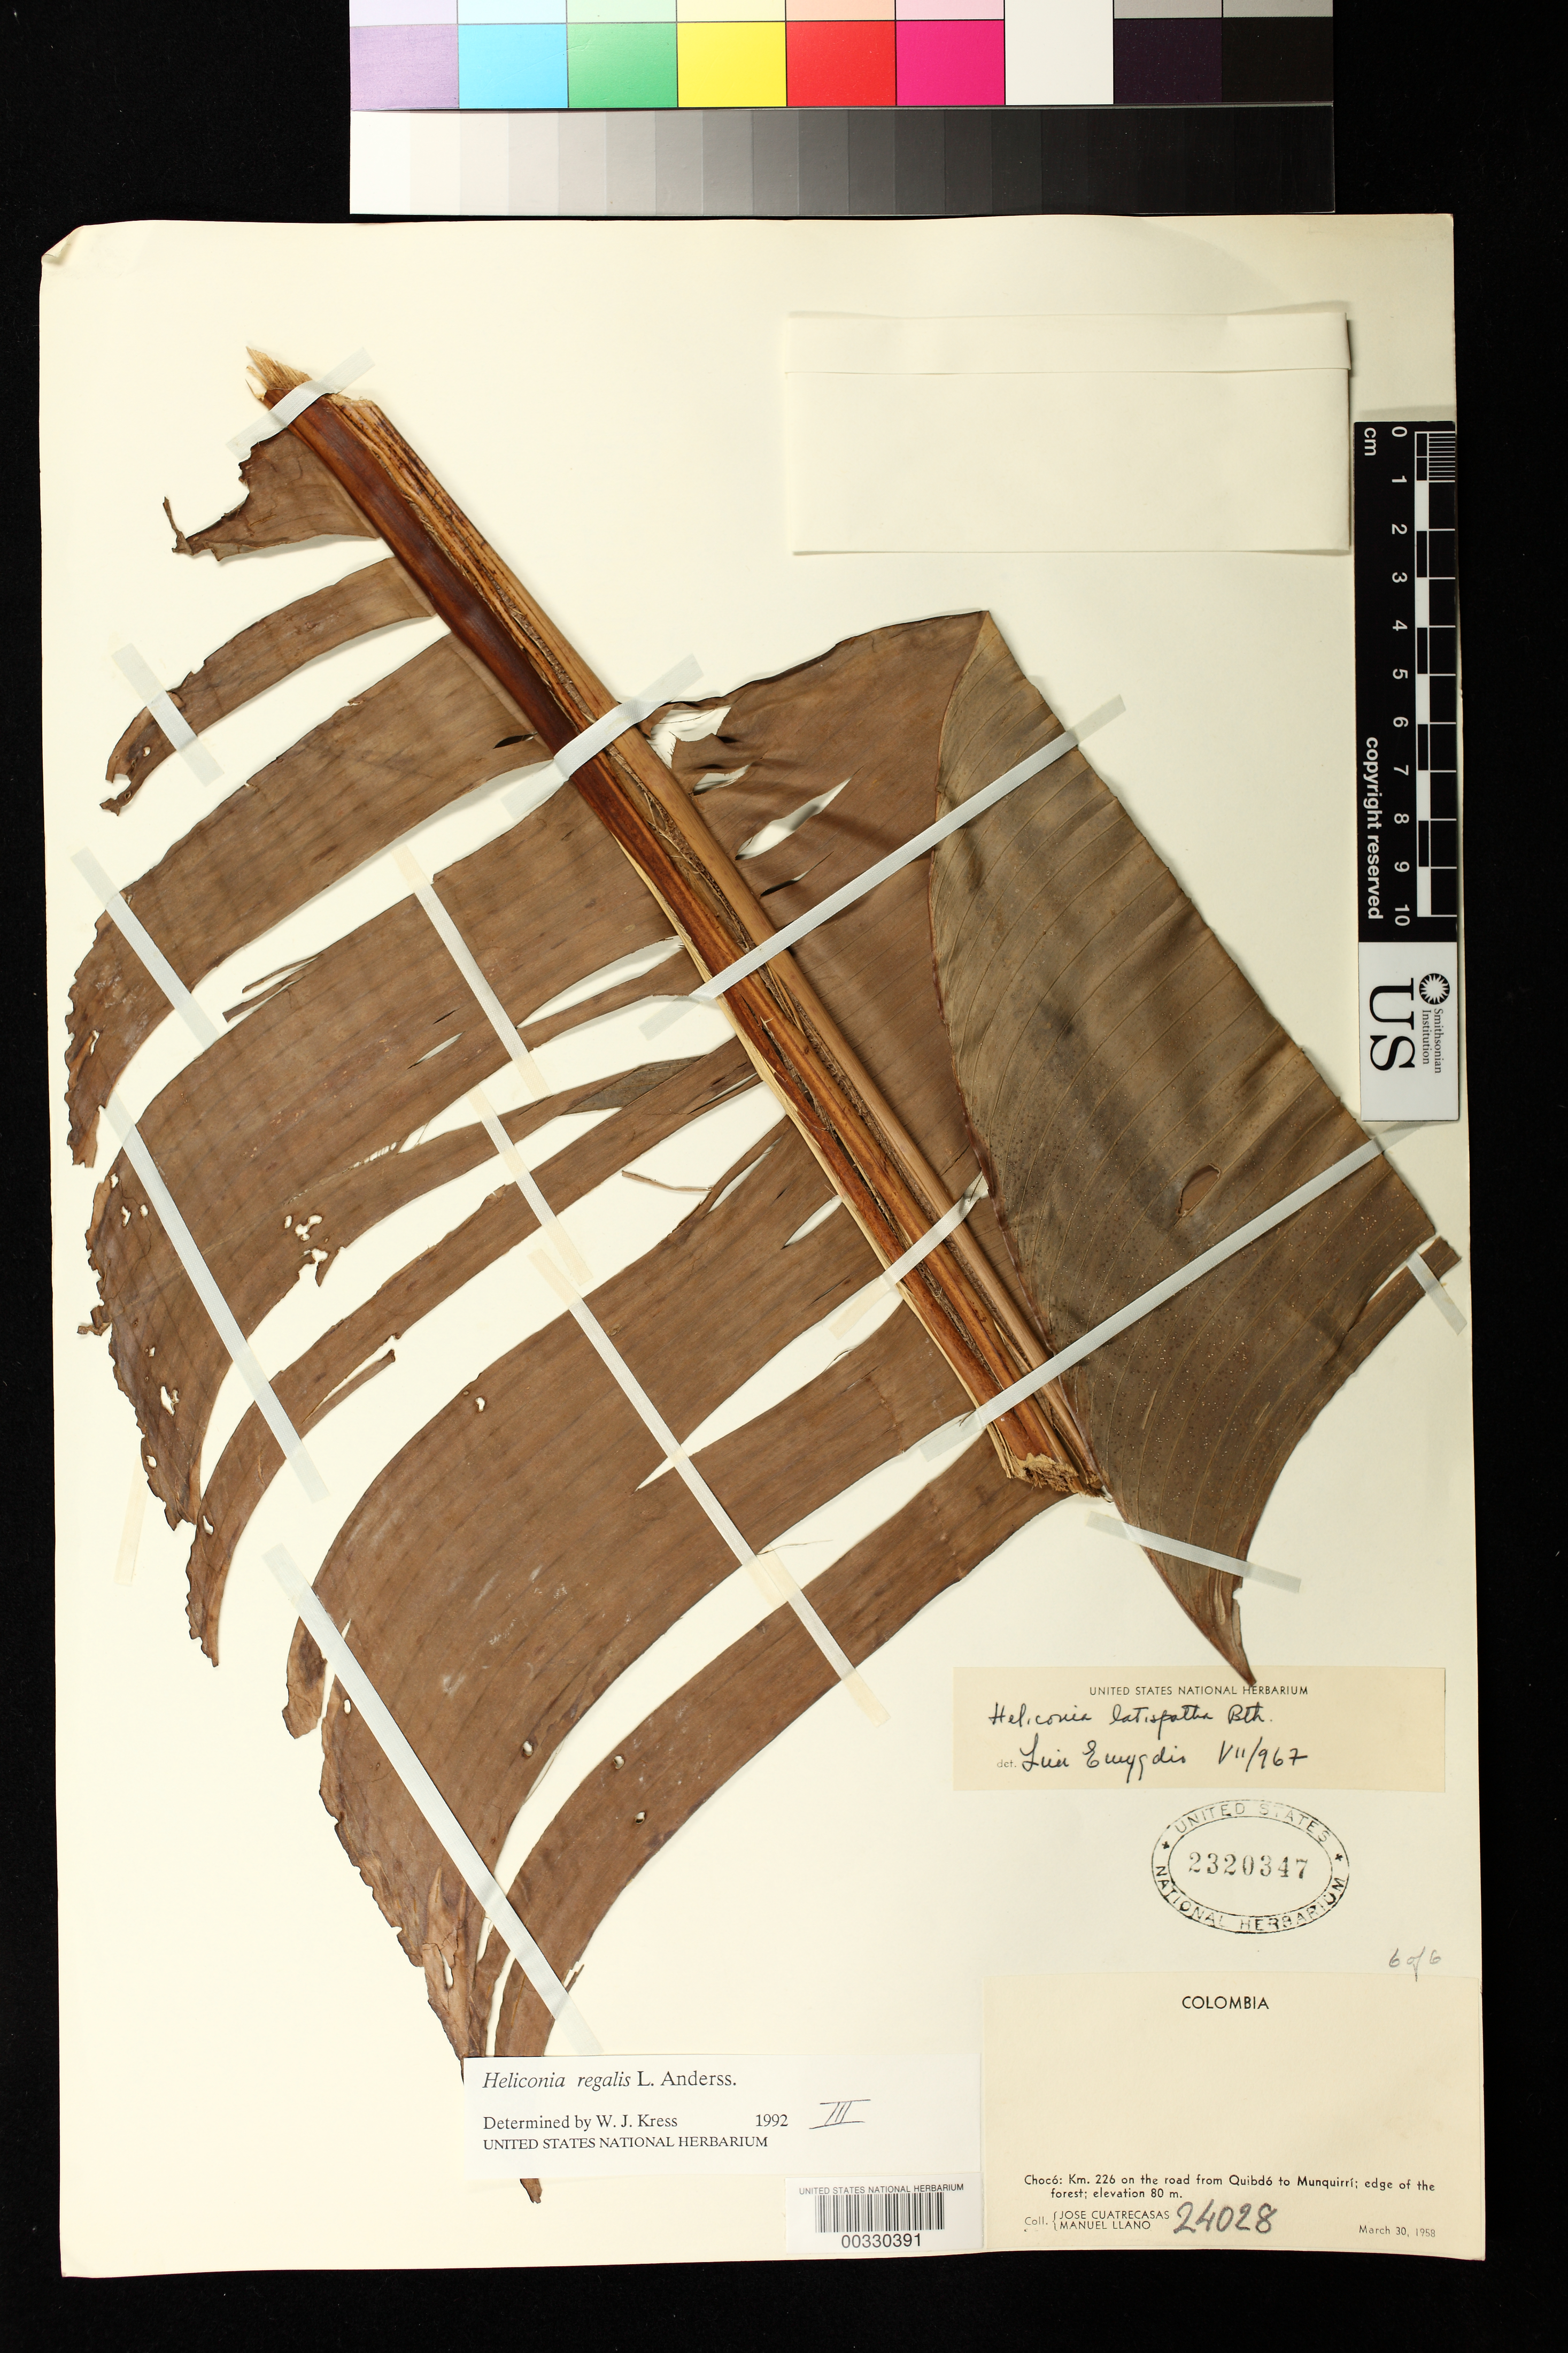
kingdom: Plantae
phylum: Tracheophyta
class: Liliopsida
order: Zingiberales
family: Heliconiaceae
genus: Heliconia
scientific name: Heliconia regalis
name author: L. Andersson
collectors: J. Cuatrecasas & M. Llano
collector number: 24028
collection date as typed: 30 Mar 1958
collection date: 1958-03-30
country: Colombia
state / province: Chocó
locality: Km 226 on road from Quibdo to Munquirri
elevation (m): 80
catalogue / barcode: US 2320347